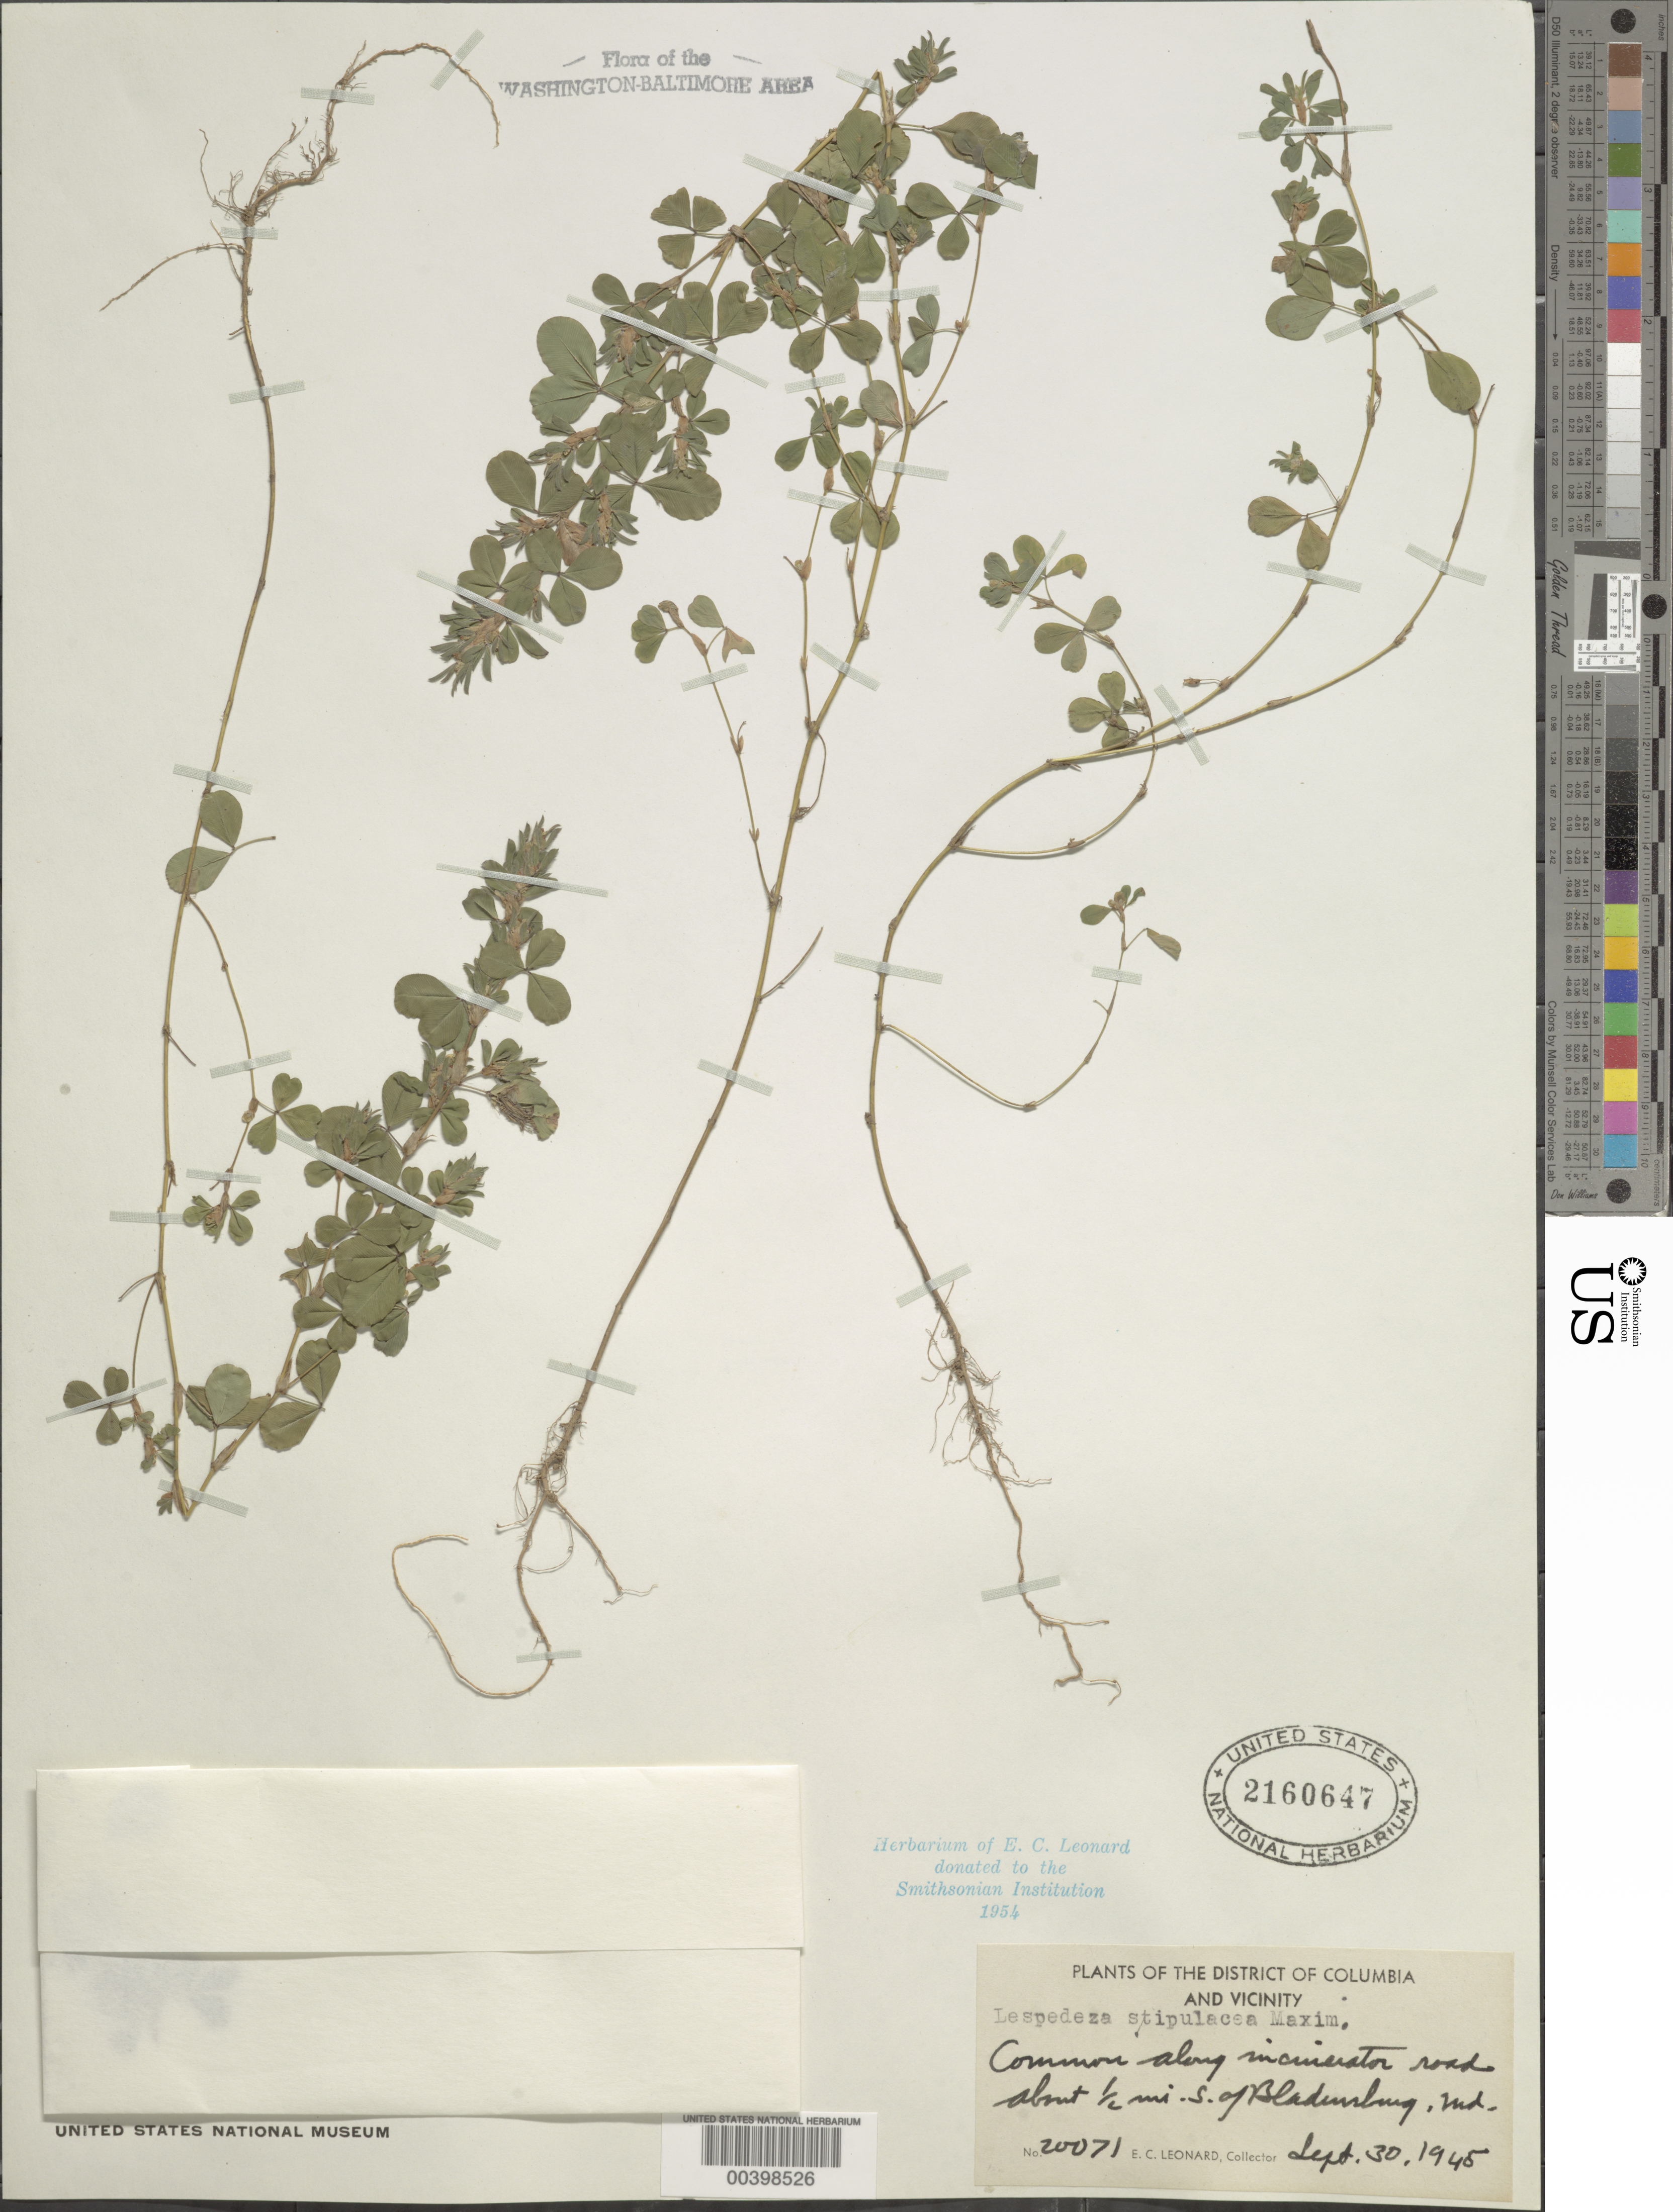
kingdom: Plantae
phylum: Tracheophyta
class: Magnoliopsida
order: Fabales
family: Fabaceae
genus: Kummerowia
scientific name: Kummerowia stipulacea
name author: (Maxim.) Makino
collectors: E. C. Leonard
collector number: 20071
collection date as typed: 30 Sep 1945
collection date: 1945-09-30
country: United States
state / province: Maryland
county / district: Prince George's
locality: South of Bladensburg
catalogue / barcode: US 2160647